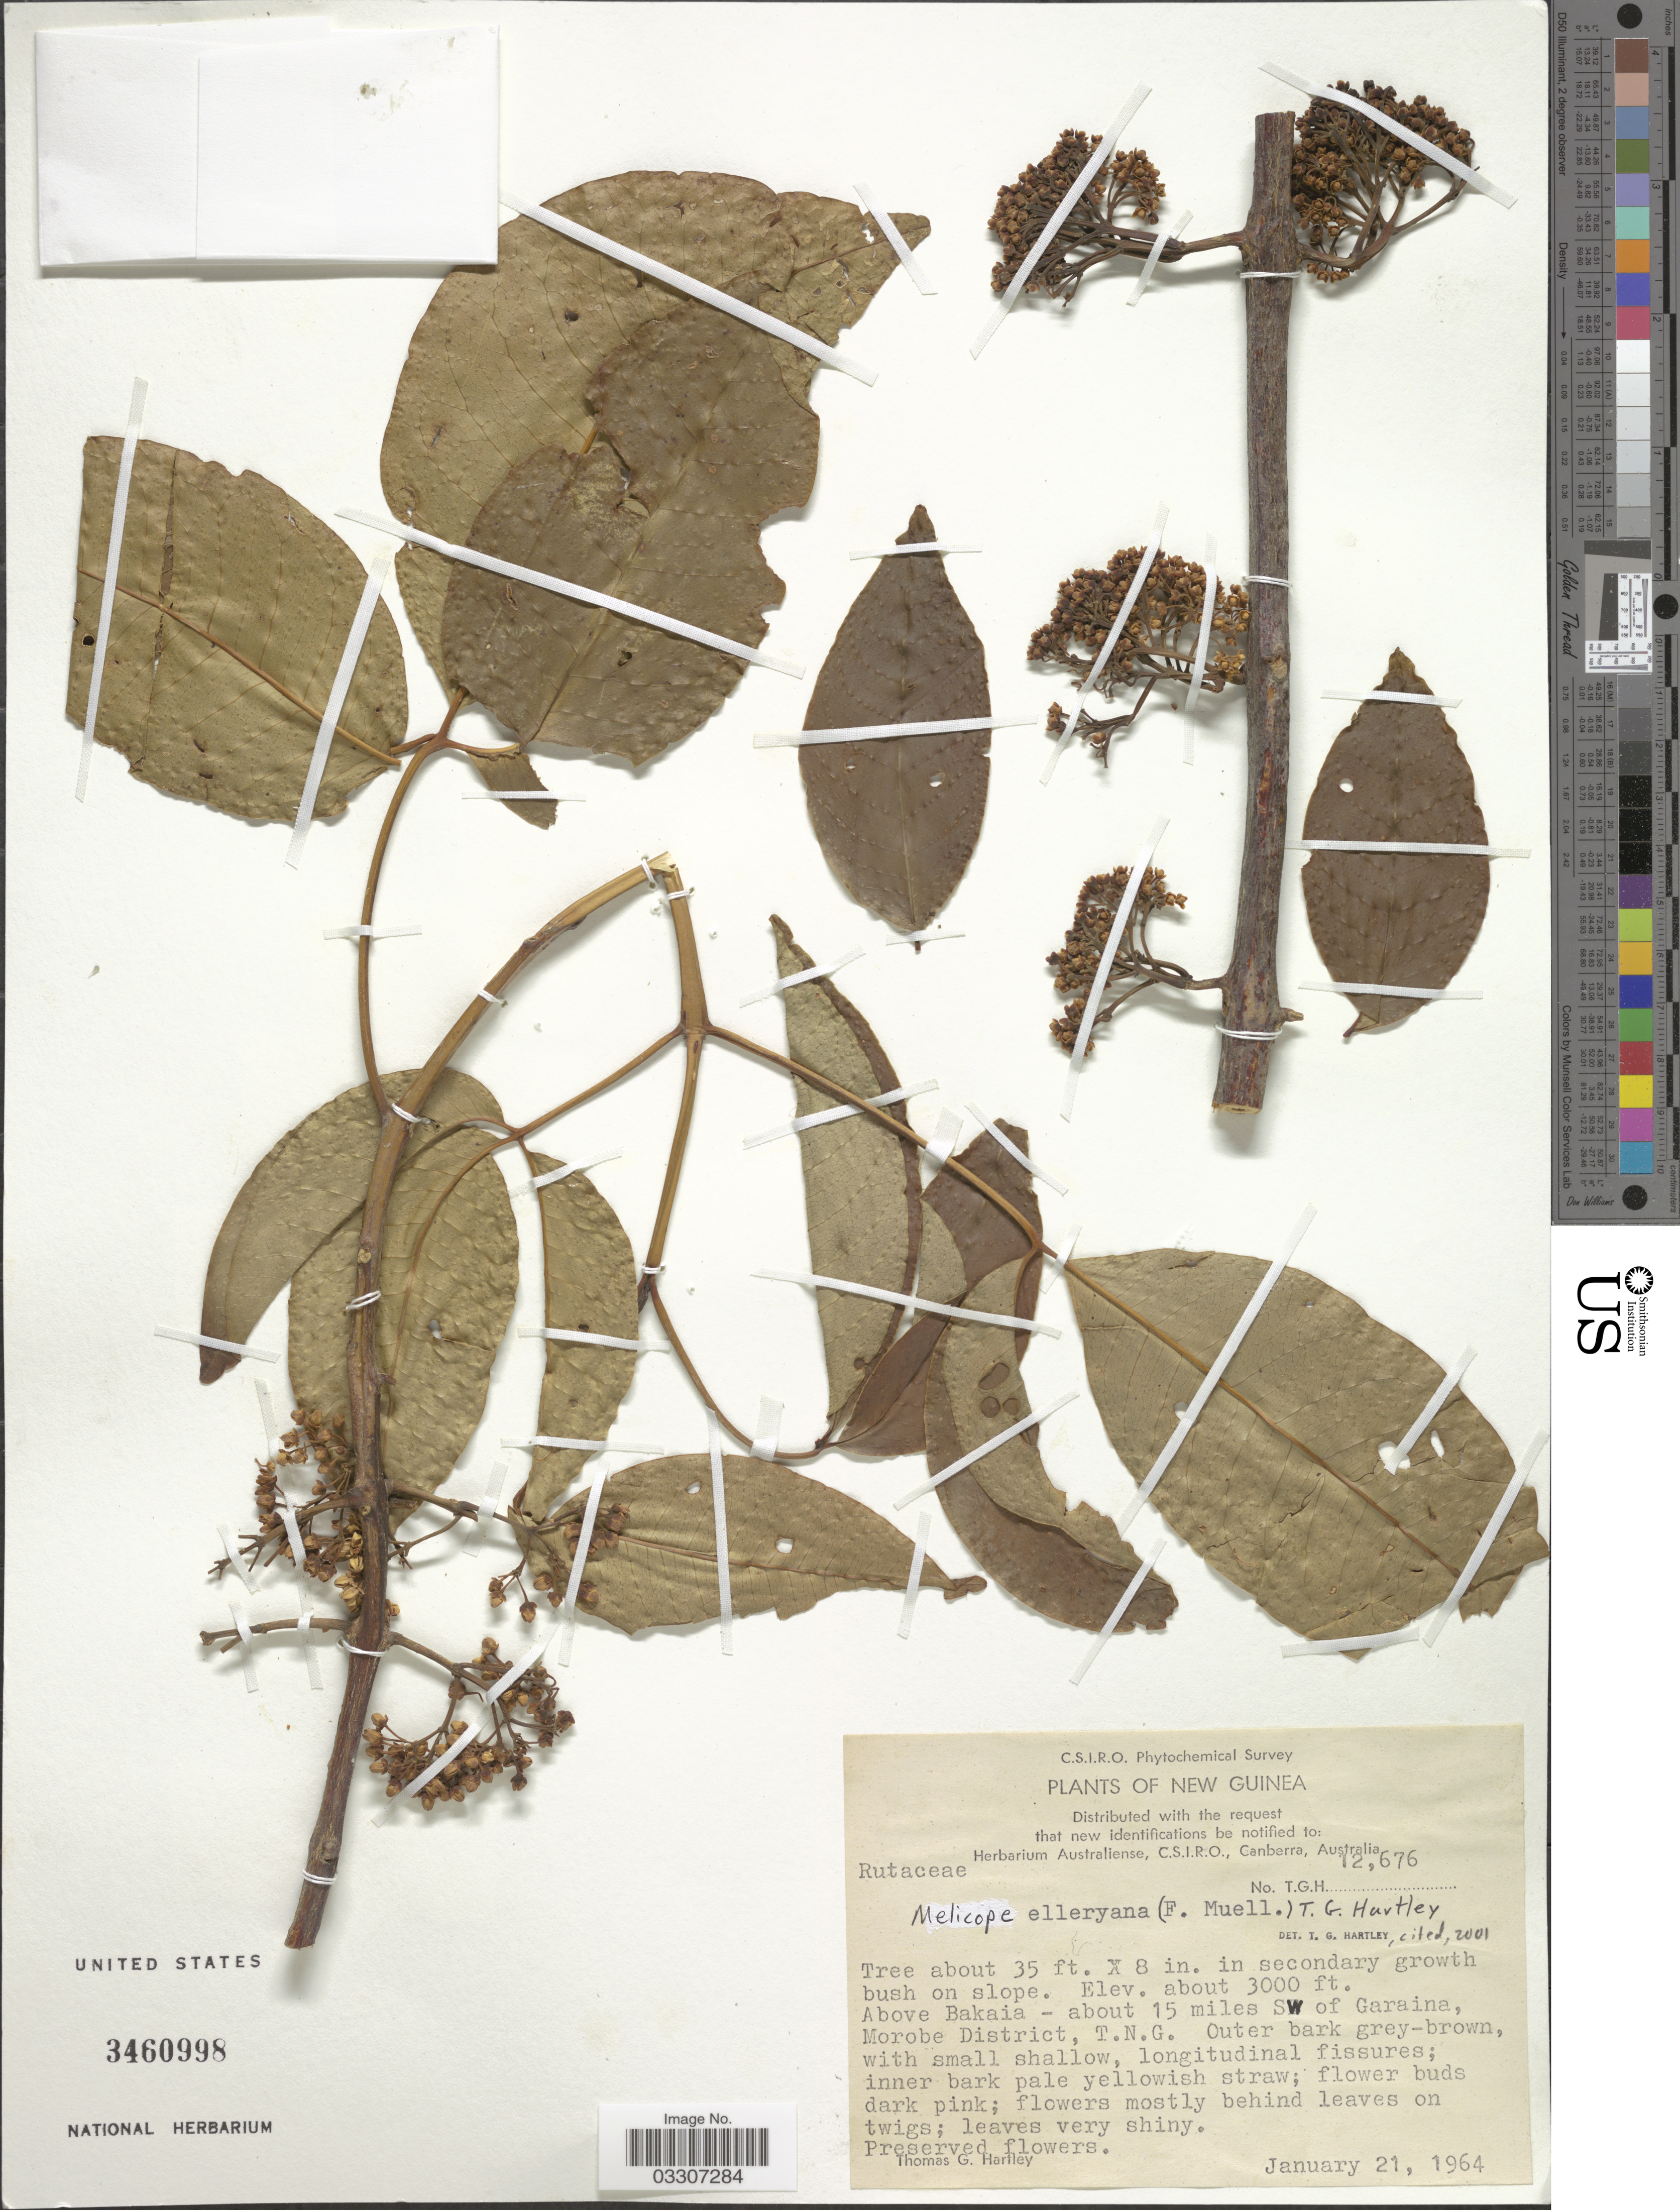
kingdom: Plantae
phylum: Tracheophyta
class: Magnoliopsida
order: Sapindales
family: Rutaceae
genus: Melicope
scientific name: Melicope elleryana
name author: (F. Muell.) T.G. Hartley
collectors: T. G. Hartley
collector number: T.G.H.12676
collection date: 1964-01-21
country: Papua New Guinea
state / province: Morobe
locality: New Guinea. Above Bakaia - about 15 miles SW of Garaina, Morobe District, T. N.G.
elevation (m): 914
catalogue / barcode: US 3460998